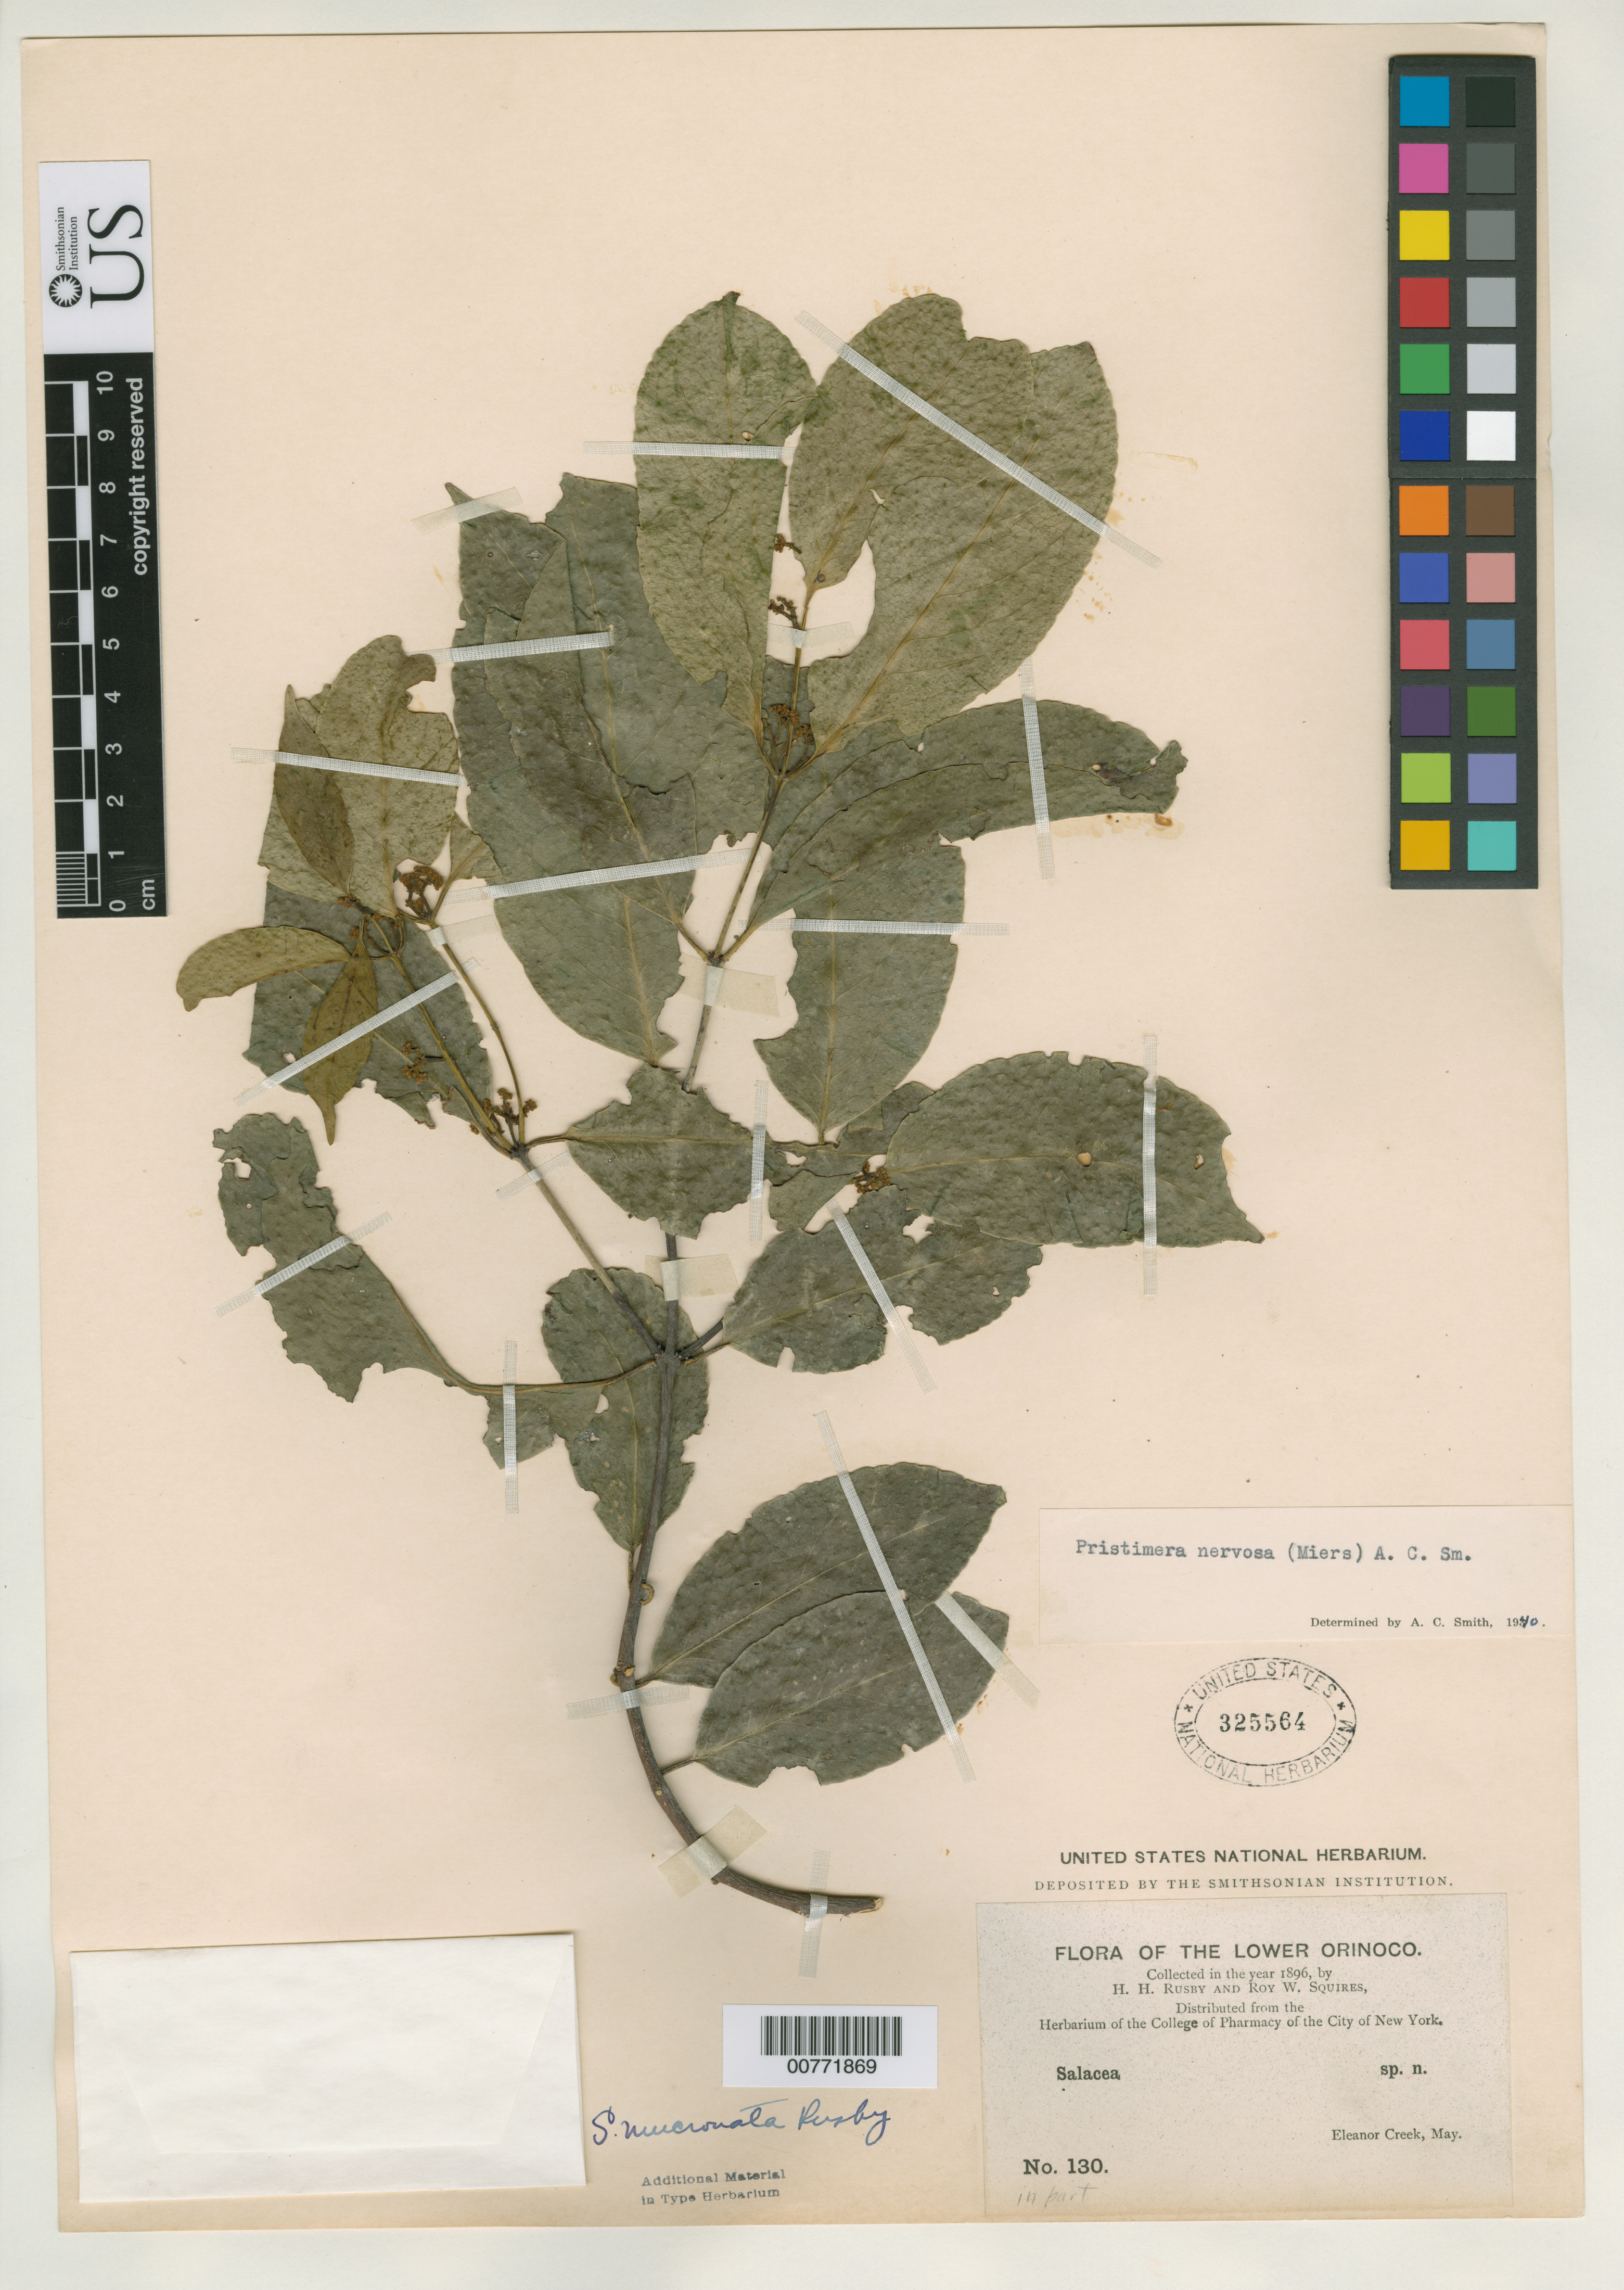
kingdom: Plantae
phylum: Tracheophyta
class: Magnoliopsida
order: Celastrales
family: Celastraceae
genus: Salacia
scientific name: Salacia mucronata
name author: Rusby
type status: Isotype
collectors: H. H. Rusby & R. Squires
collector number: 130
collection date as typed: May 1896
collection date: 1896-05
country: Venezuela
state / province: Delta Amacuro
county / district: Antonio Díaz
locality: Lower Orinoco, Eleanor Creek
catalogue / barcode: US 325564